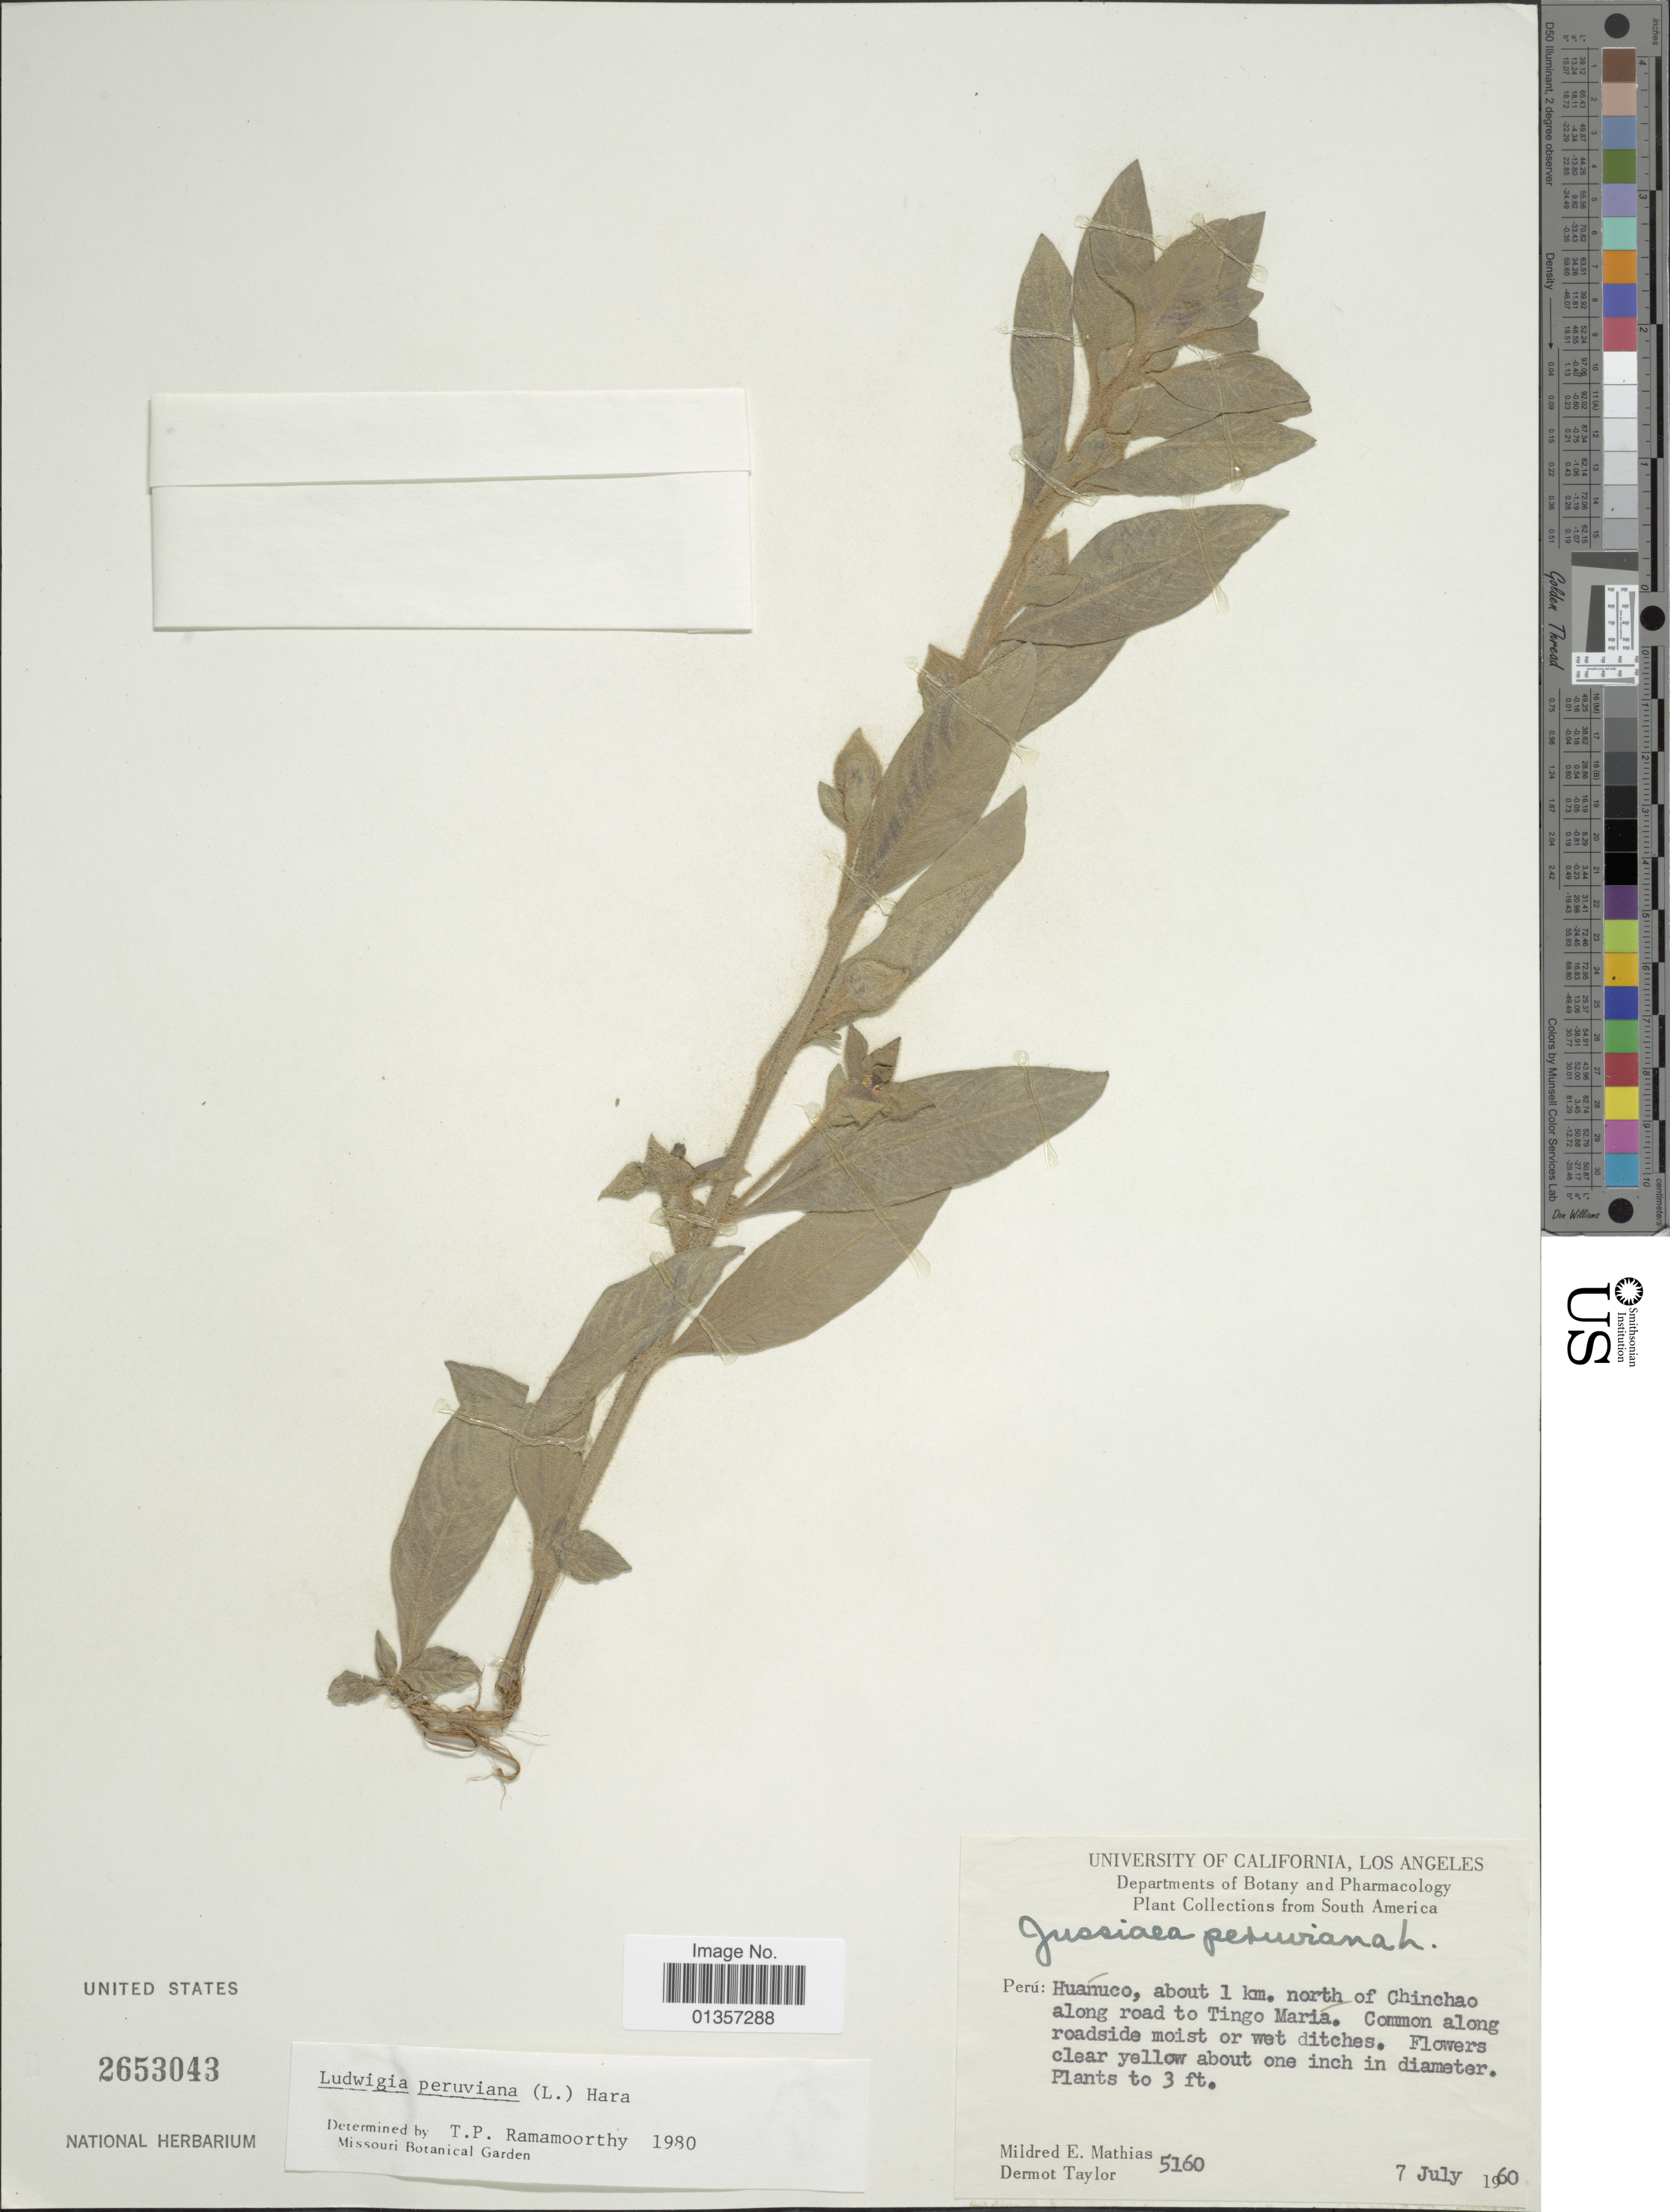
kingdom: Plantae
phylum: Tracheophyta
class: Magnoliopsida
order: Myrtales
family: Onagraceae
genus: Ludwigia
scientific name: Ludwigia peruviana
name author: (L.) H. Hara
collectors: M. E. Mathias & D. Taylor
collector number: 5160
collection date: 1960-07-07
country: Peru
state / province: Huánuco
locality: About 1 km. north of Chinchao along road to Tingo Maria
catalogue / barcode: US 2653043